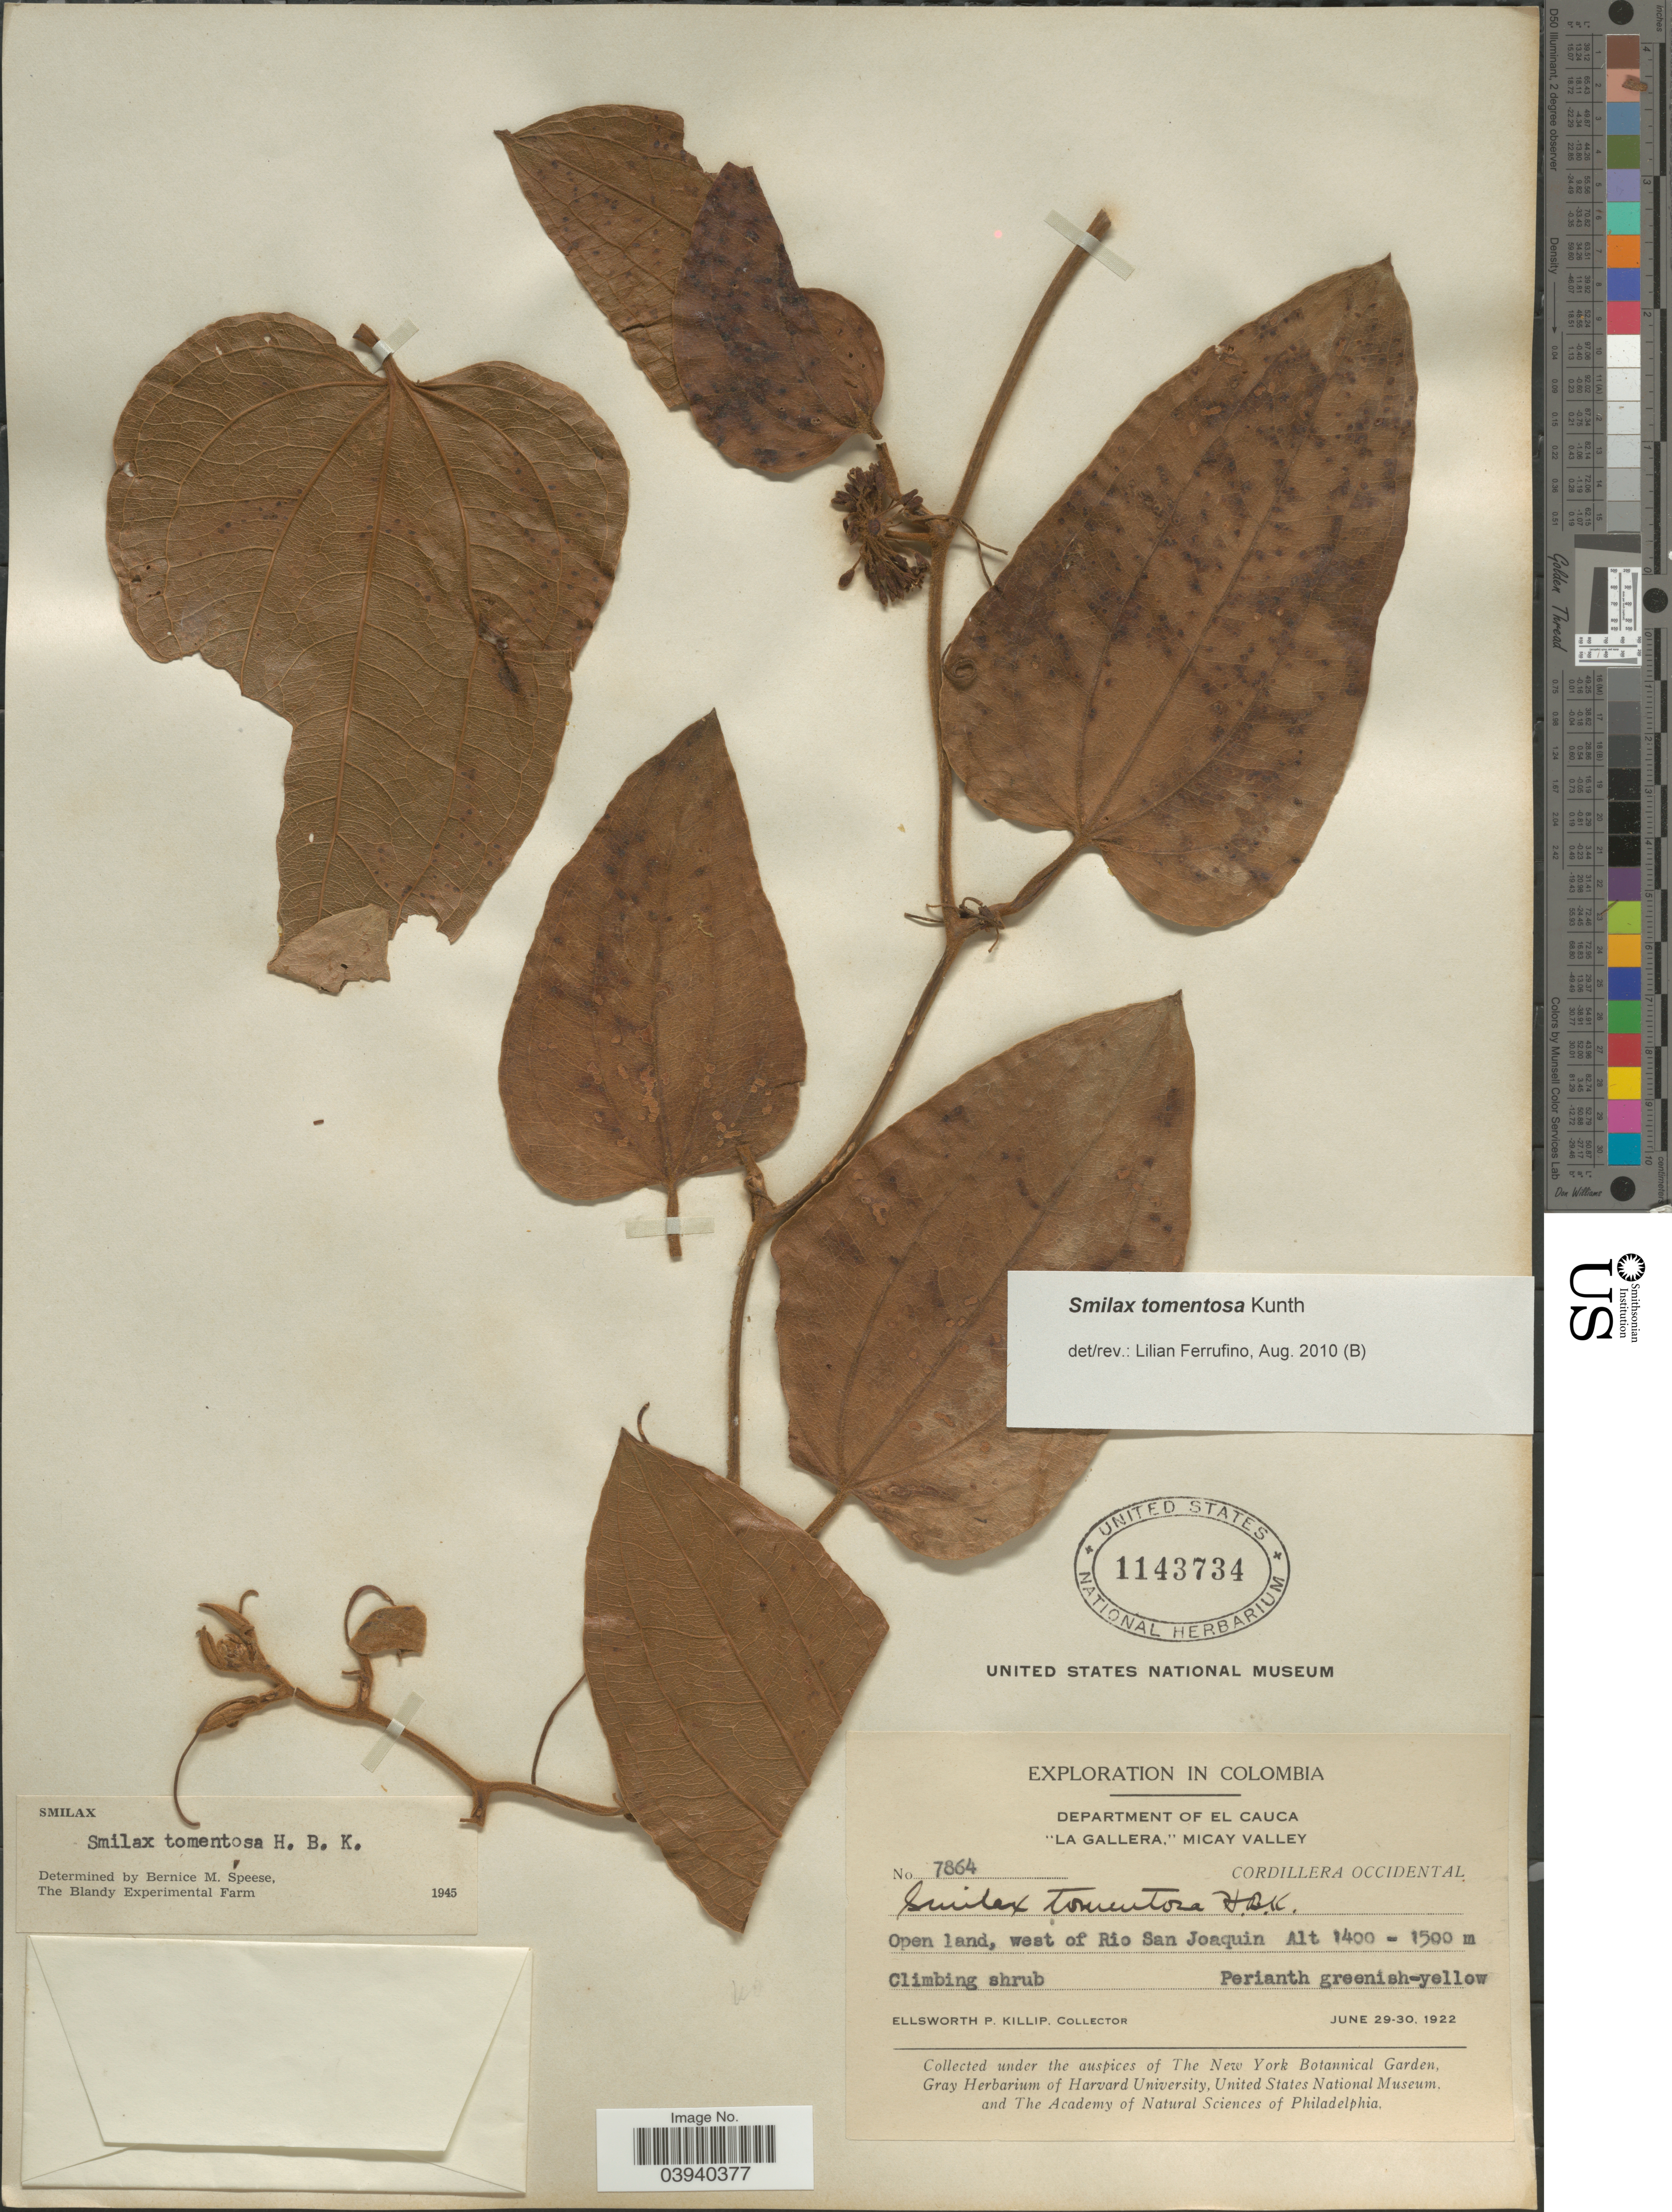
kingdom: Plantae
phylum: Tracheophyta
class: Liliopsida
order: Liliales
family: Smilacaceae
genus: Smilax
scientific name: Smilax tomentosa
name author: Kunth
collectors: E. P. Killip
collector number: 7864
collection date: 1922-06-29/1922-06-30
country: Colombia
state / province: Cauca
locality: Department of El Cauca. "La Gallera," Micay Valley. Cordillera Occidental. Open land, west of Rio San Joaquin.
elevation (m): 1400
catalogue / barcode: US 1143734